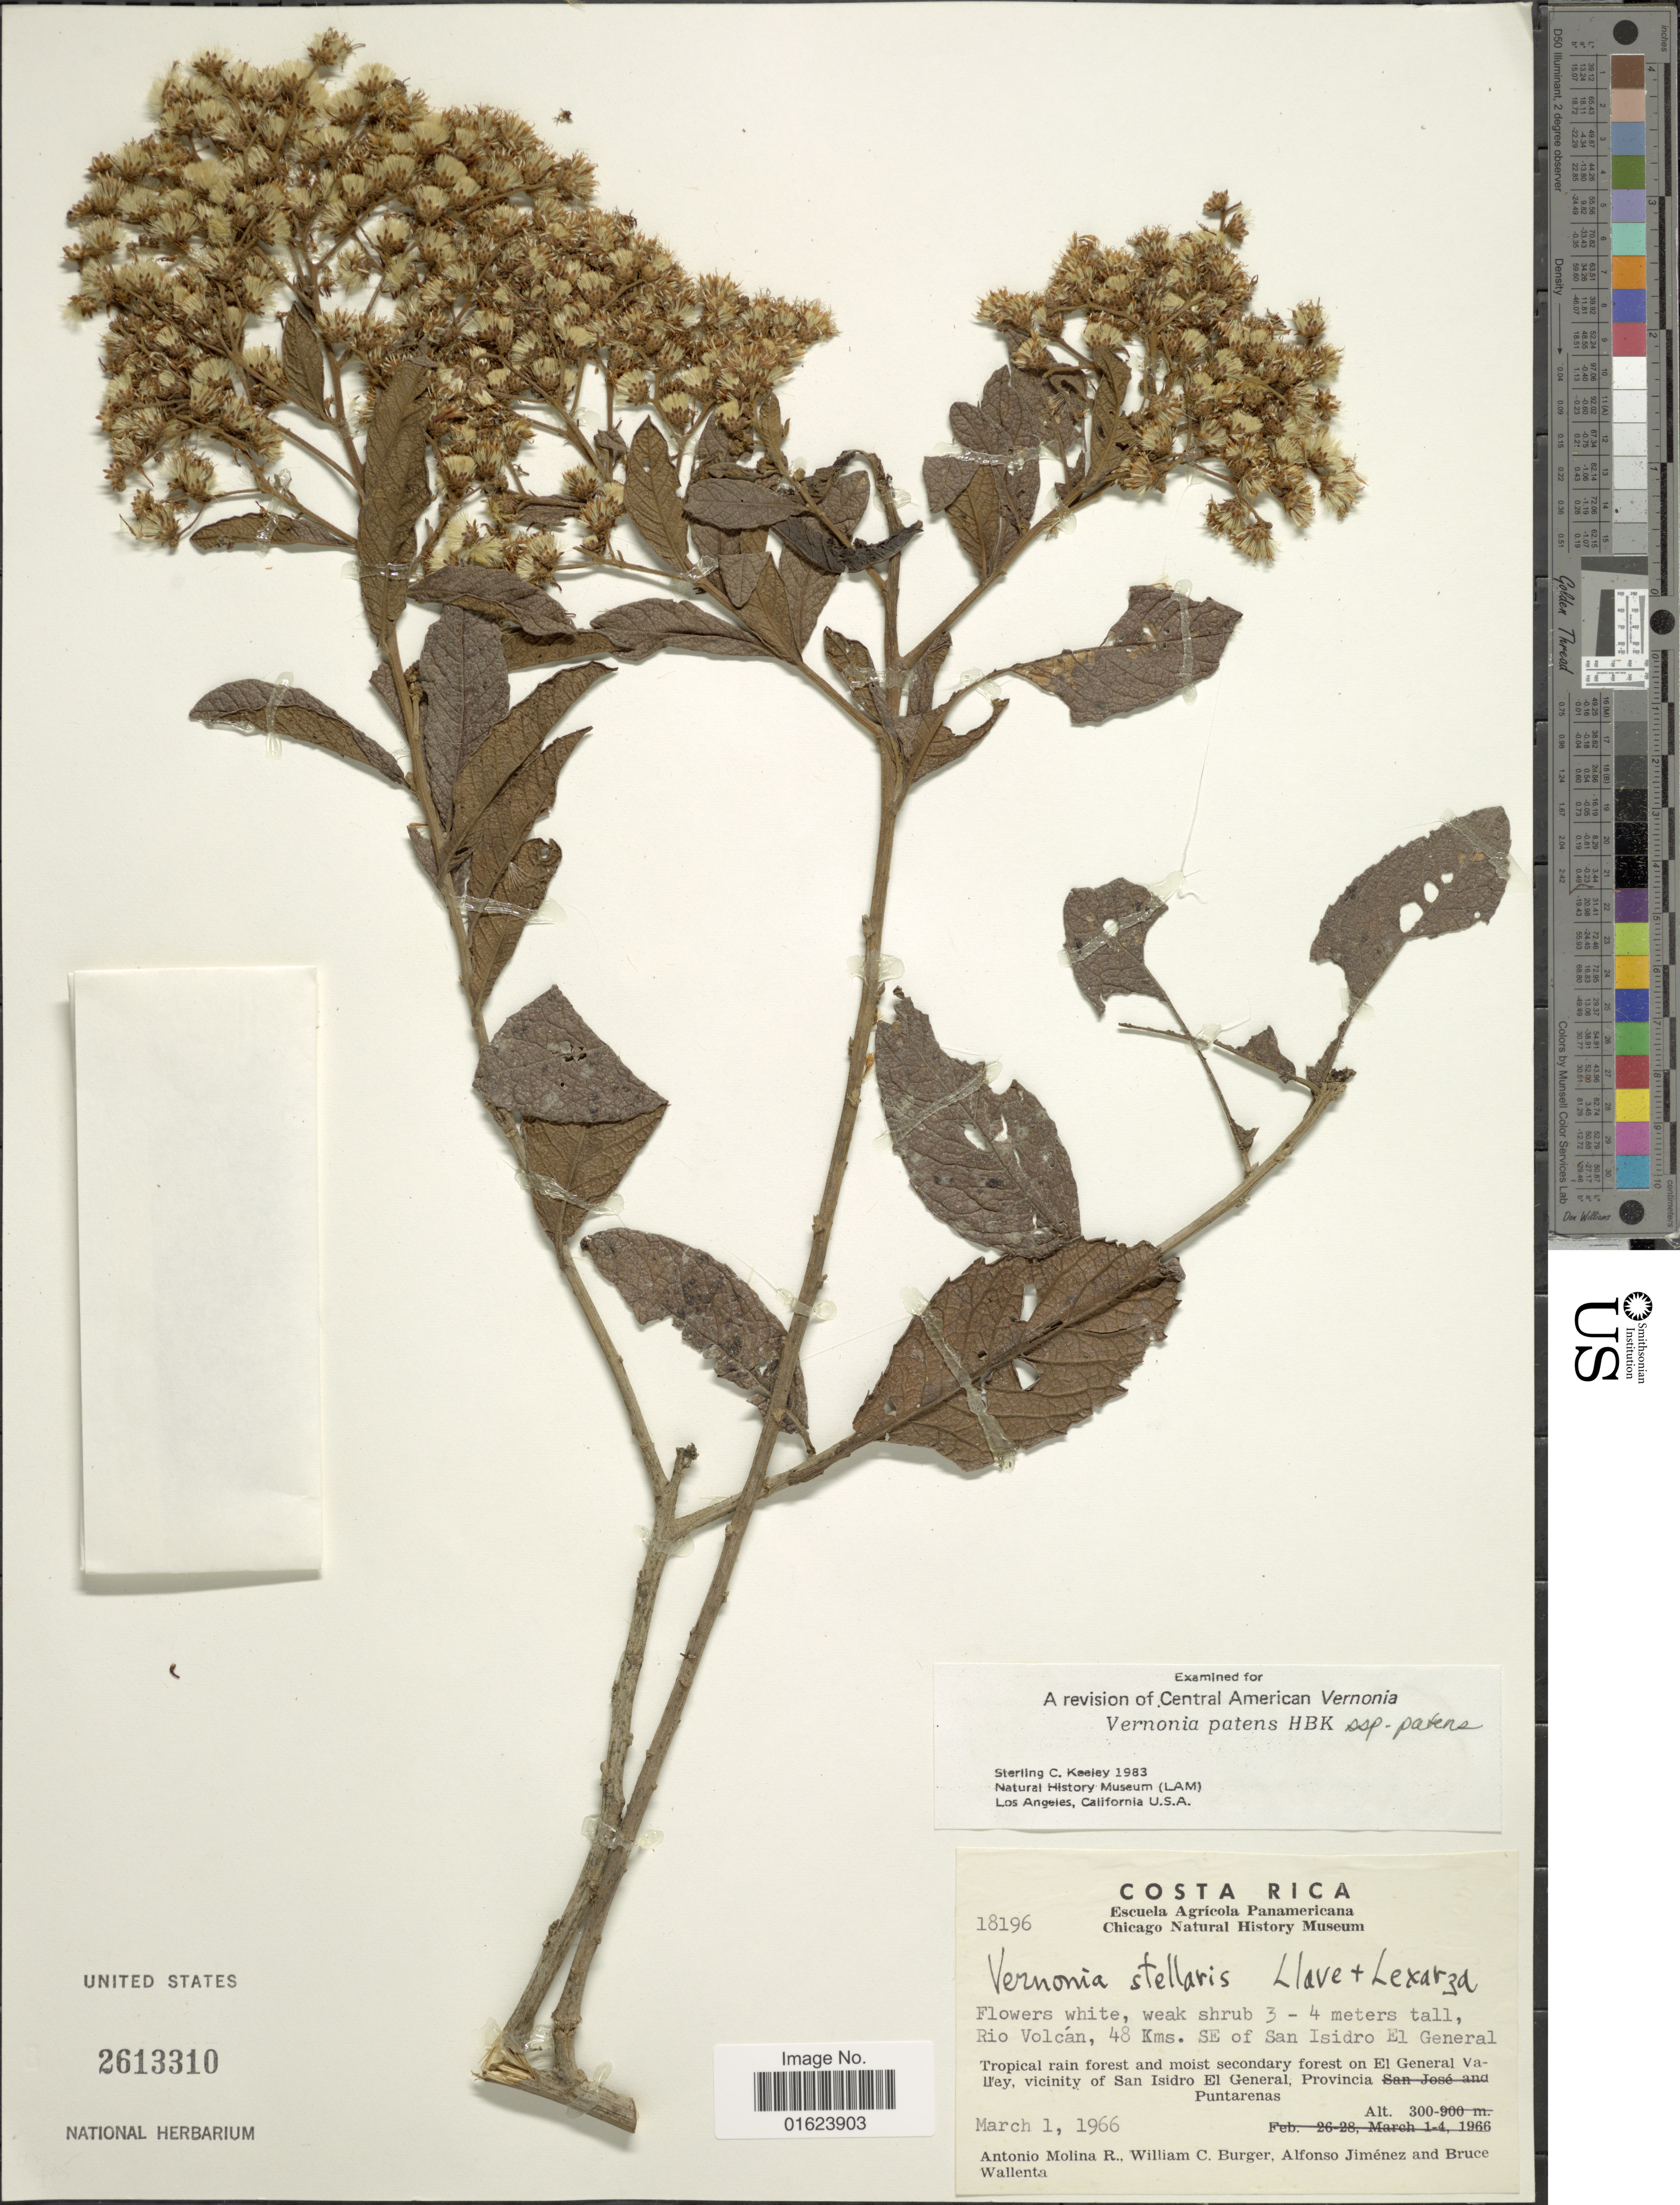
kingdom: Plantae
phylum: Tracheophyta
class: Magnoliopsida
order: Asterales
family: Asteraceae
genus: Vernonanthura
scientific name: Vernonanthura patens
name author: (Kunth) H. Rob.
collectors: A. Molina R., W. Burger, A. Jimenez M. & B. Wallenta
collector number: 18196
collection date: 1966-03-01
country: Costa Rica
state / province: Puntarenas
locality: Costa Rica. Tropical rain forest and moist secondary forest on El General Valley, vicinity of San Isidoro El General, Procincia Puntarenas. Rio Volcan, 48 kms. SE of San Isidoro El General.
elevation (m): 300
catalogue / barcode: US 2613310